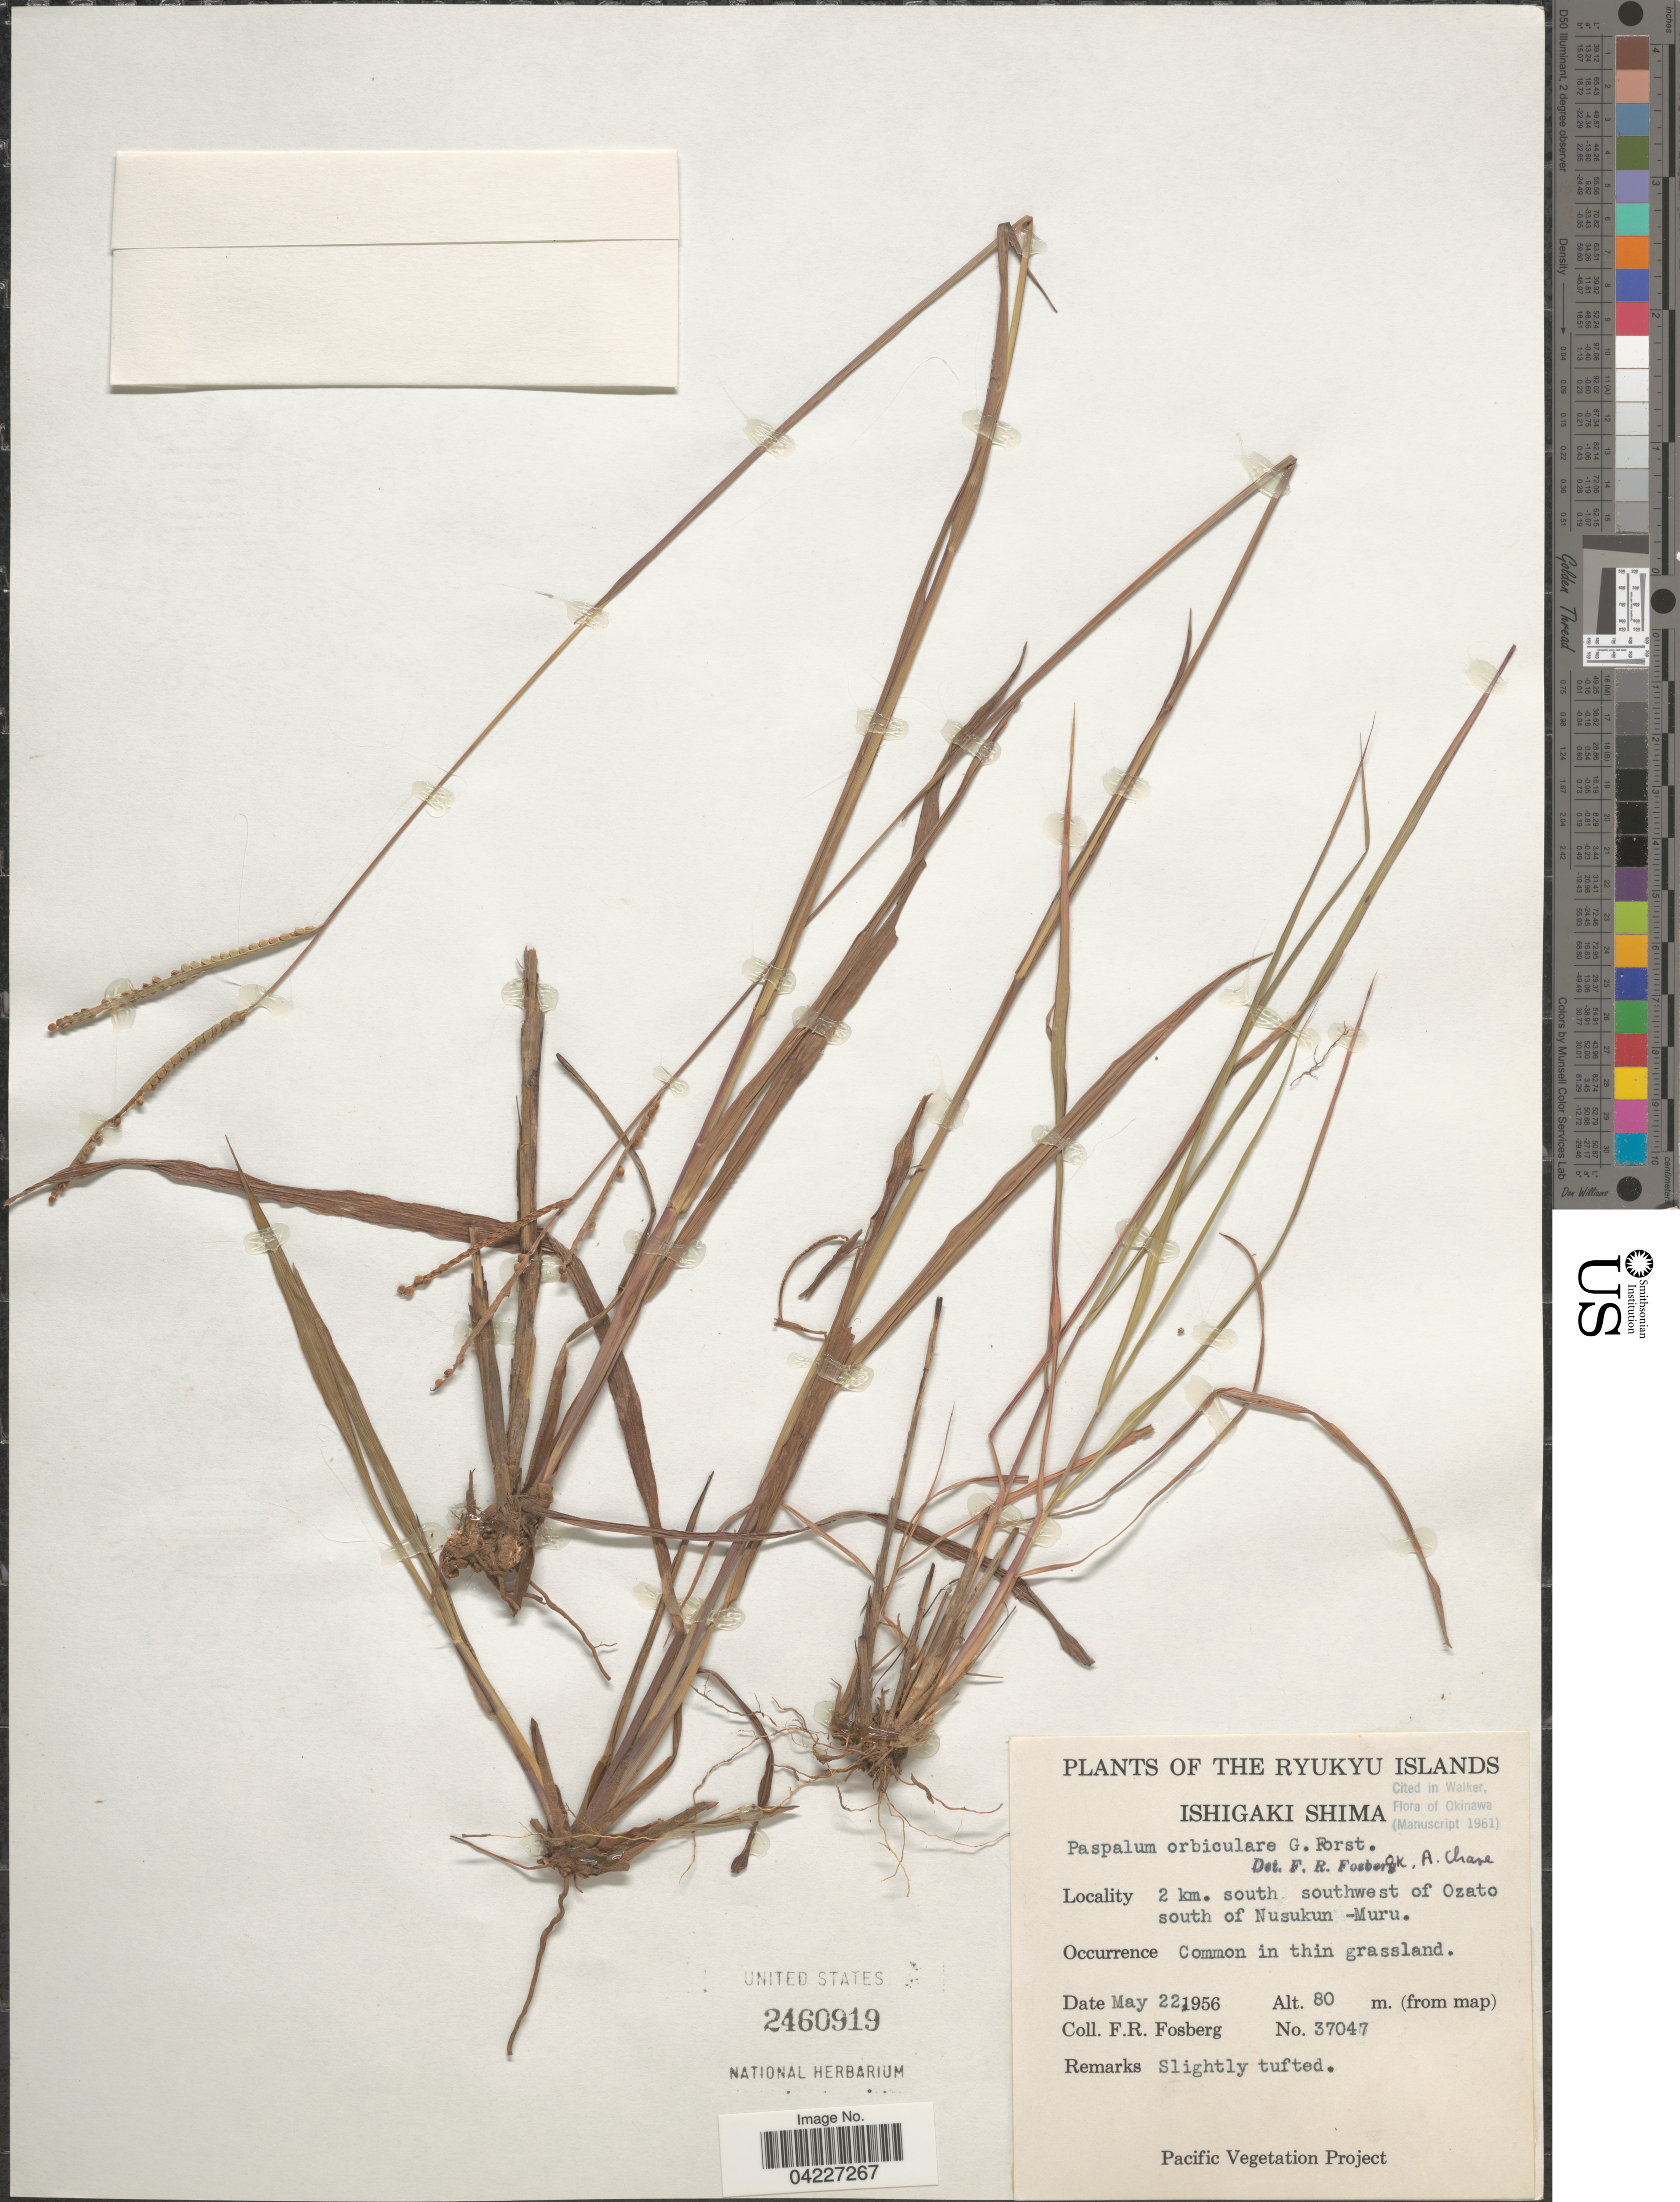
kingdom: Plantae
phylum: Tracheophyta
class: Liliopsida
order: Poales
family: Poaceae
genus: Paspalum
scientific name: Paspalum orbiculare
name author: G. Forst.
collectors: F. R. Fosberg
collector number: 37047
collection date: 1956-05-22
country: Japan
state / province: Okinawa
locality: The Ryukyu Islands. Ishigaki Shima. 2 km. south southwest of Ozato south of Nusukun-Muru.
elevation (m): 80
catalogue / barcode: US 2460919